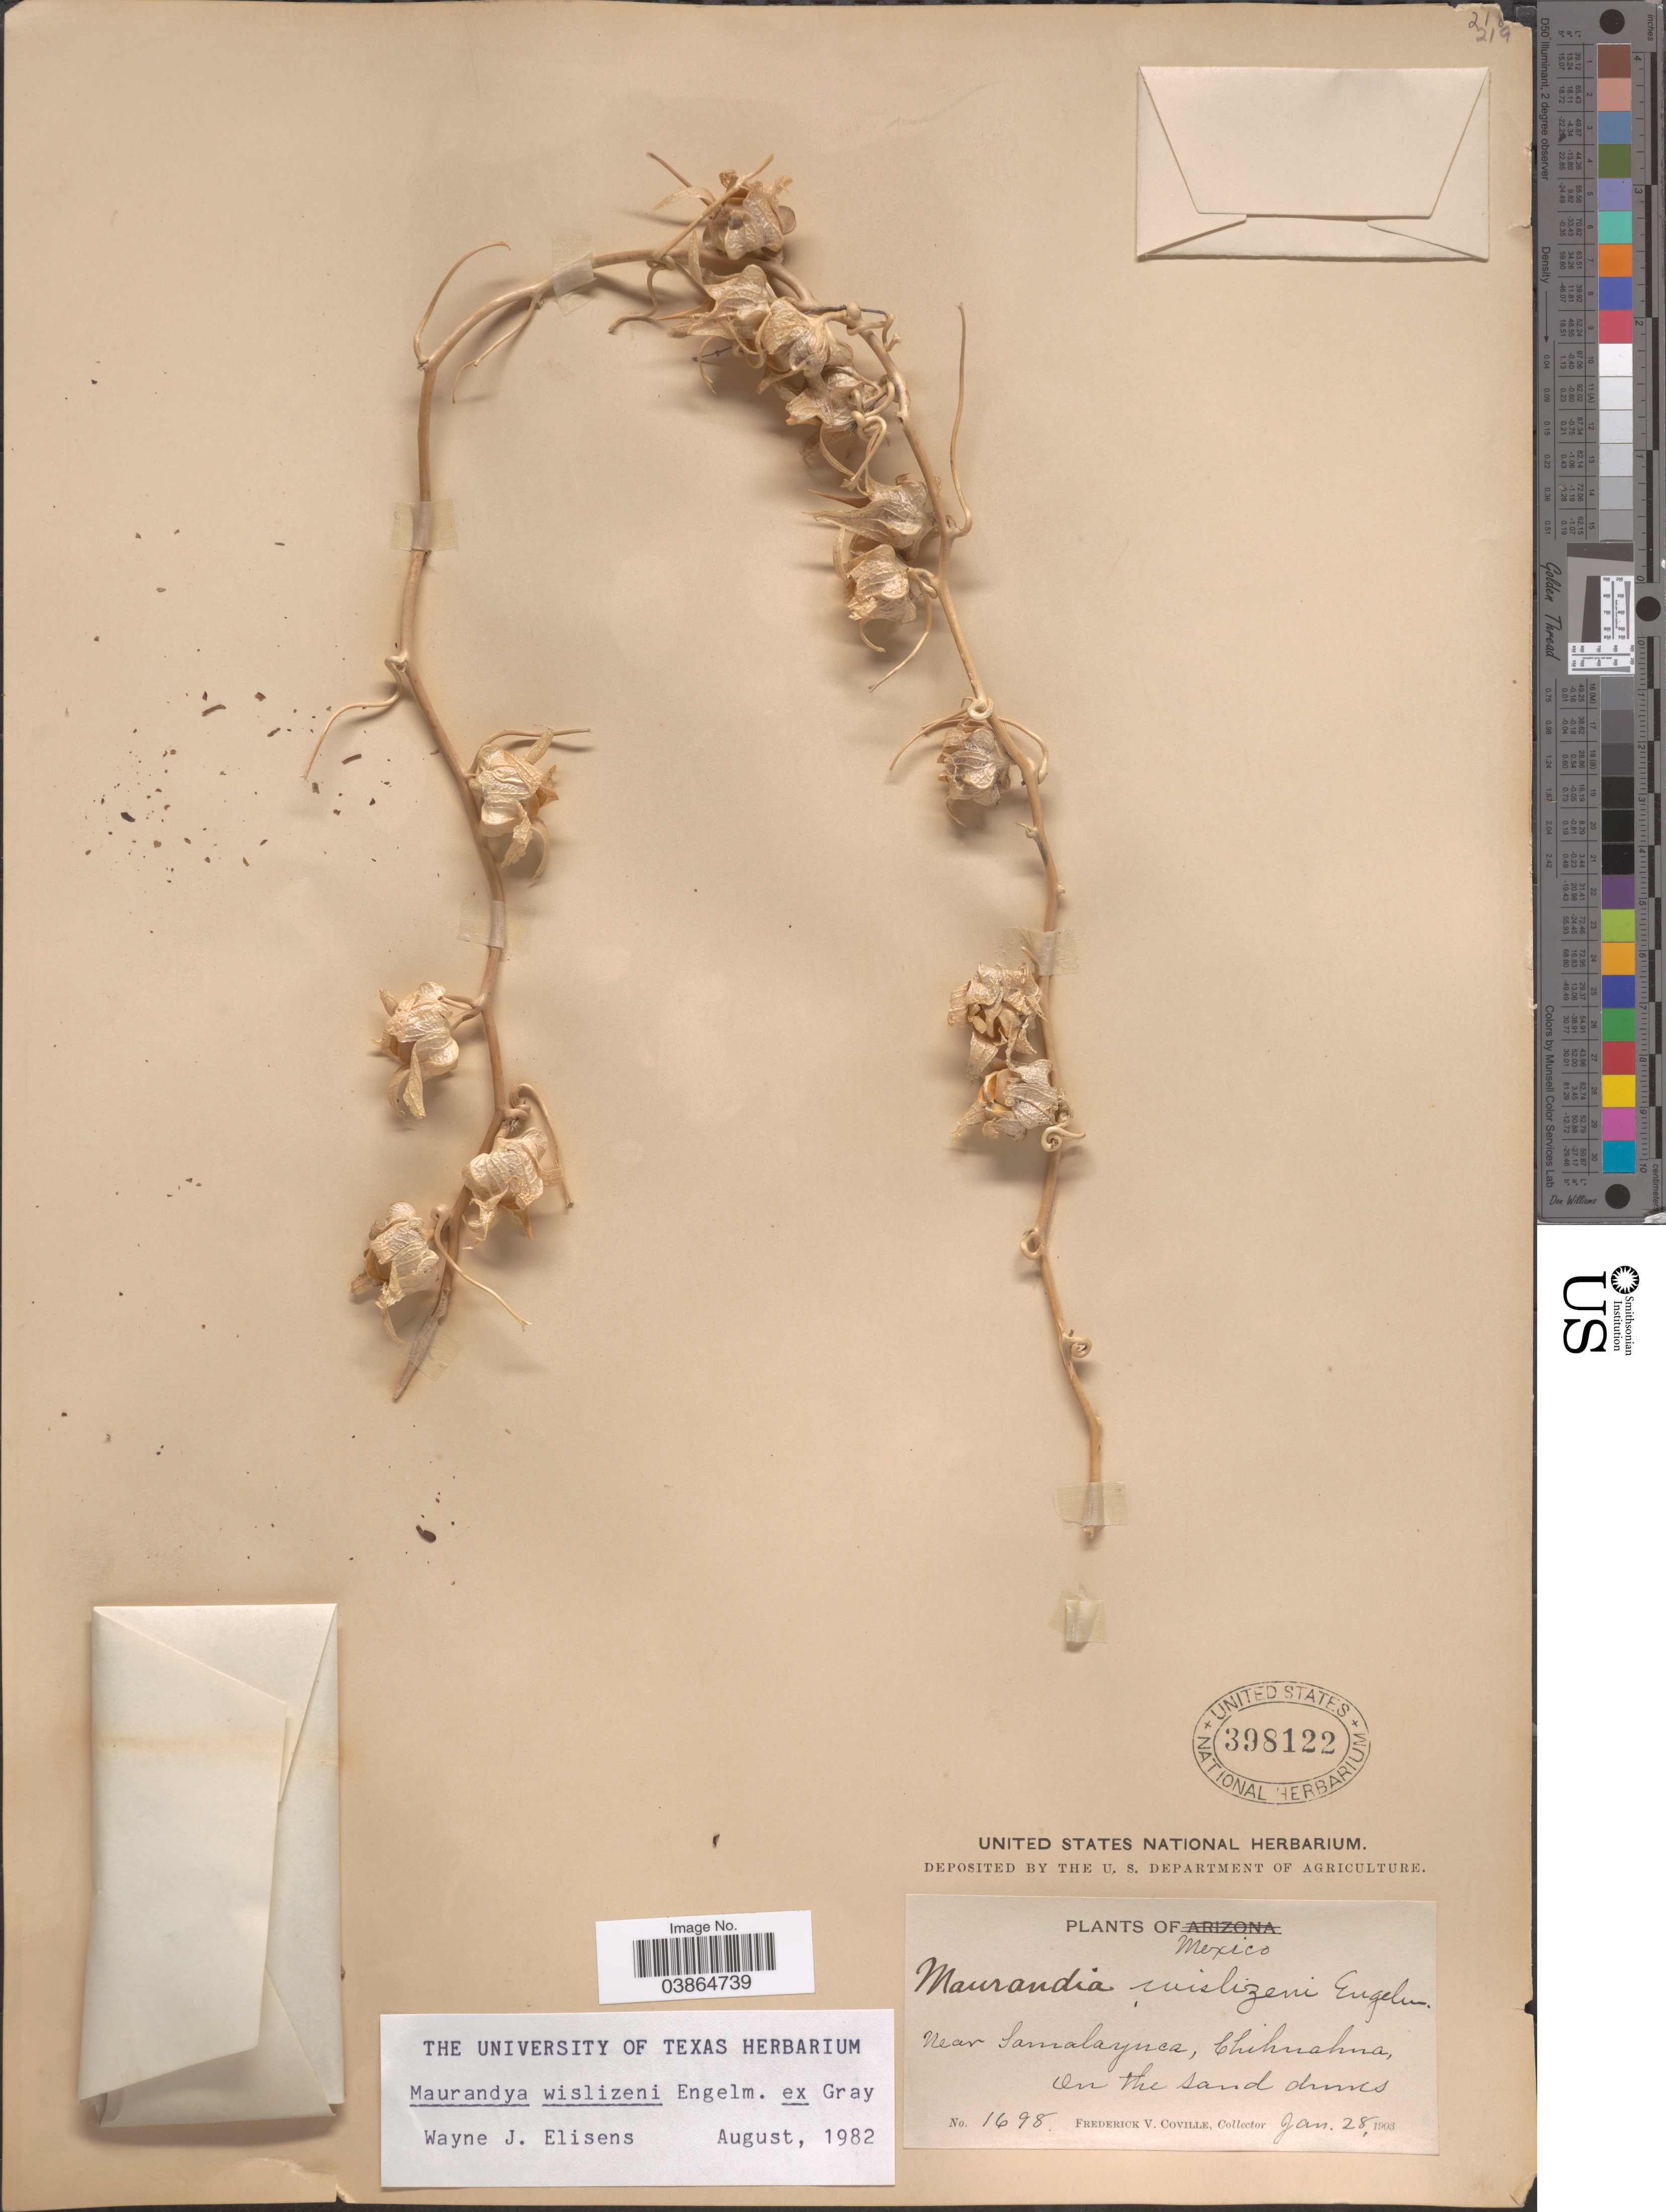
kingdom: Plantae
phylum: Tracheophyta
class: Magnoliopsida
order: Lamiales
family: Plantaginaceae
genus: Maurandya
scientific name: Maurandya wislizeni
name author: Engelm. ex A. Gray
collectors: F. V. Coville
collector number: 1698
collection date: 1903-01-28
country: Mexico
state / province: Chihuahua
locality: Near Samalayuca, Chihuahua. On the sand dunes.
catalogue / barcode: US 398122